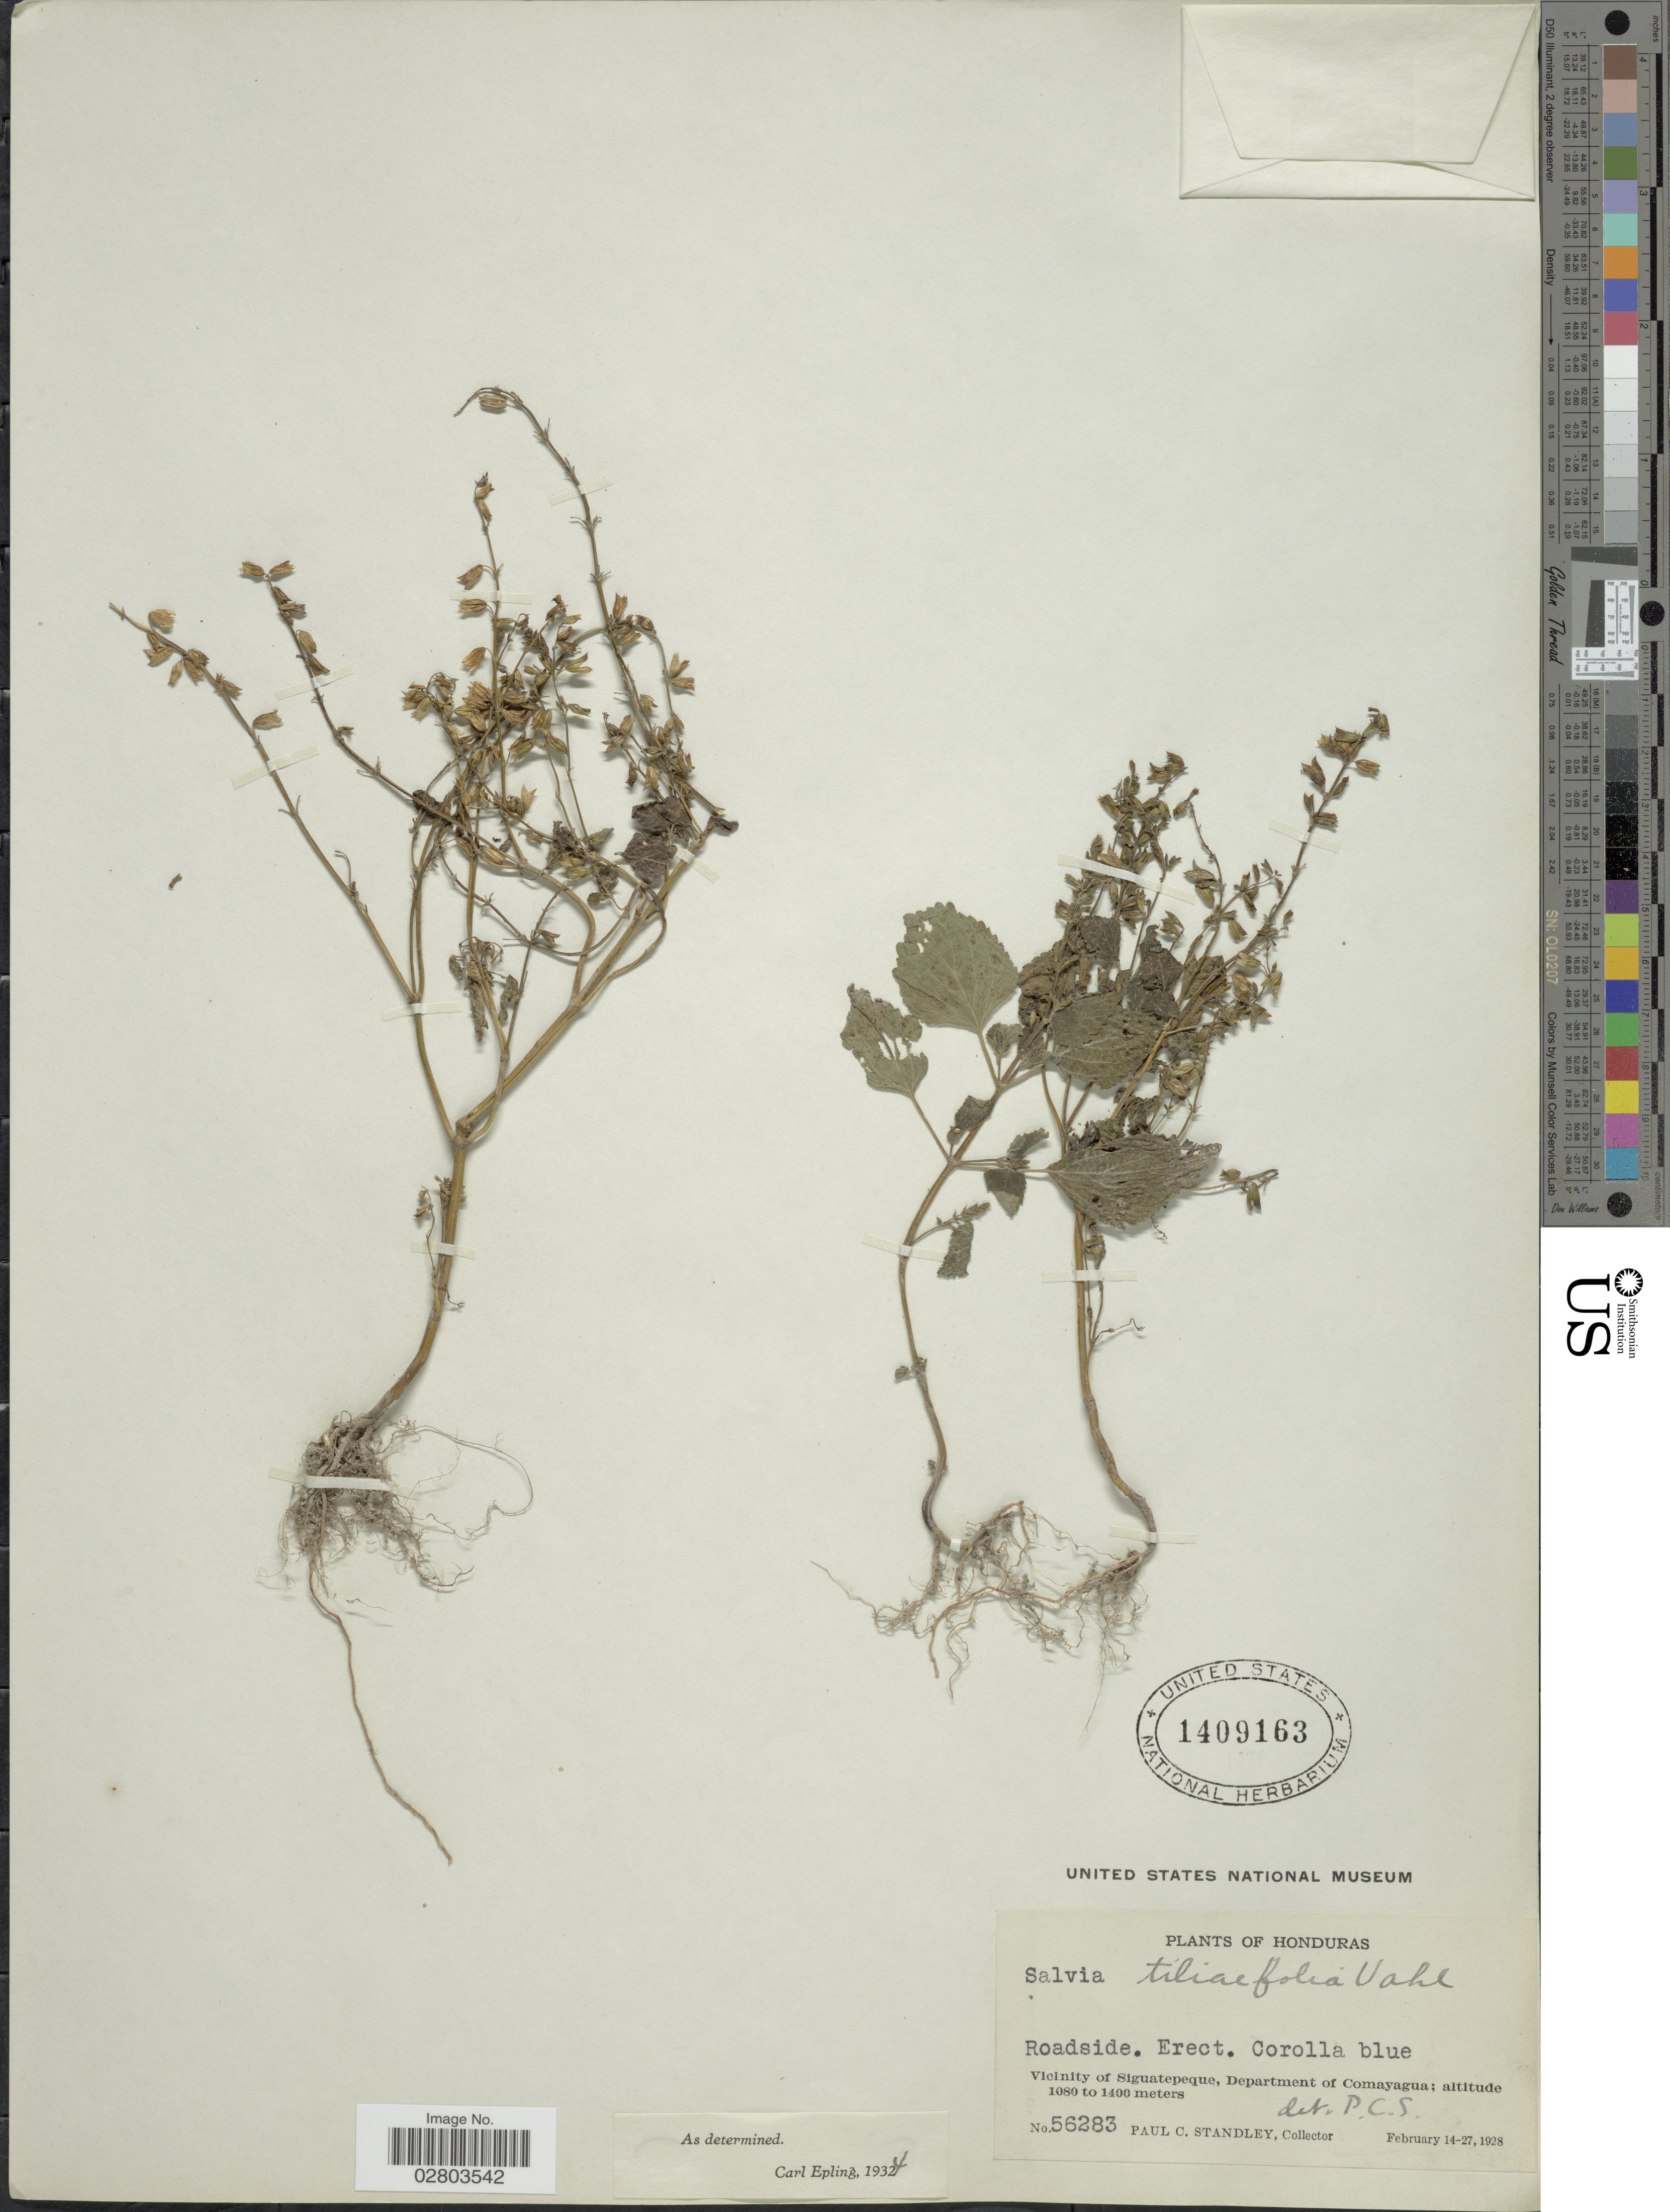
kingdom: Plantae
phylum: Tracheophyta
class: Magnoliopsida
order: Lamiales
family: Lamiaceae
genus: Salvia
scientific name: Salvia tiliifolia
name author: Vahl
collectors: P. C. Standley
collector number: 56283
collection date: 1928-02-14/1928-02-27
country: Honduras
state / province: Comayagua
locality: Roadside. Vicinity of Siguatepeque, Department of Comayagua.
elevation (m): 1080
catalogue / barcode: US 1409163